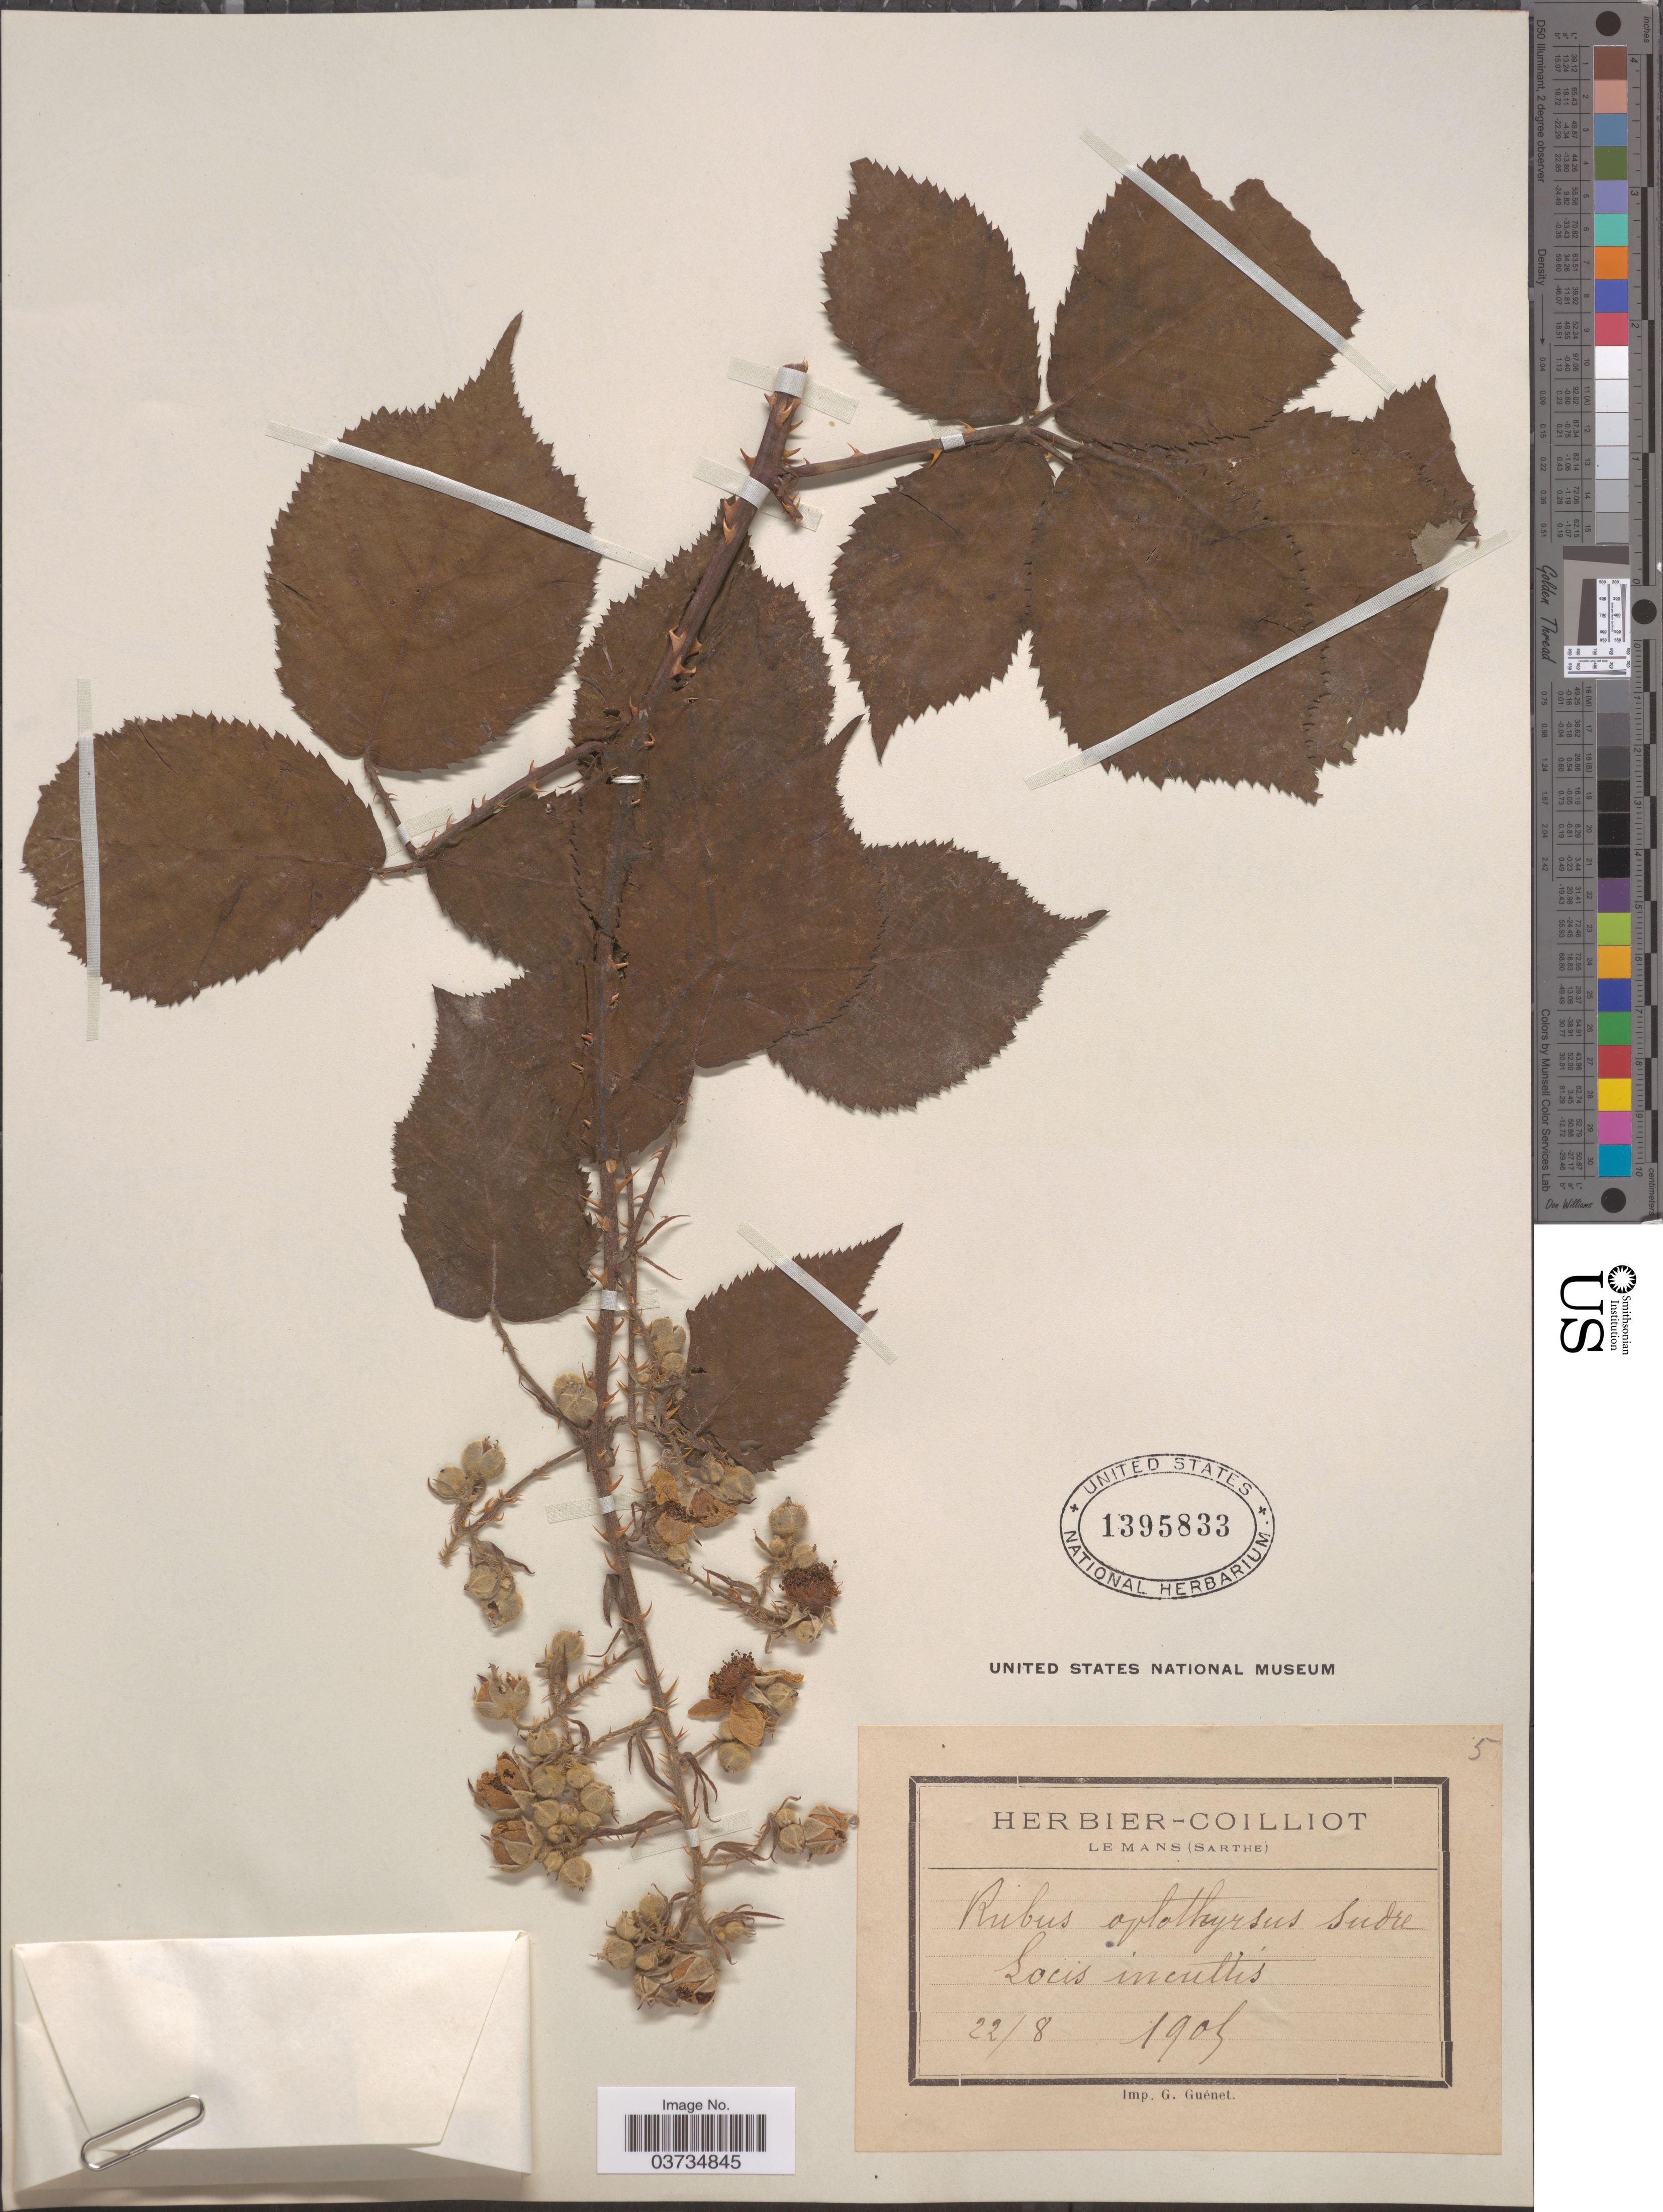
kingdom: Plantae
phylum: Tracheophyta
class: Magnoliopsida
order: Rosales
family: Rosaceae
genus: Rubus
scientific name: Rubus oplothyrsus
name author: Sudre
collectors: ex herb. Coilliot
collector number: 5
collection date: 1909-08-22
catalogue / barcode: US 1395833